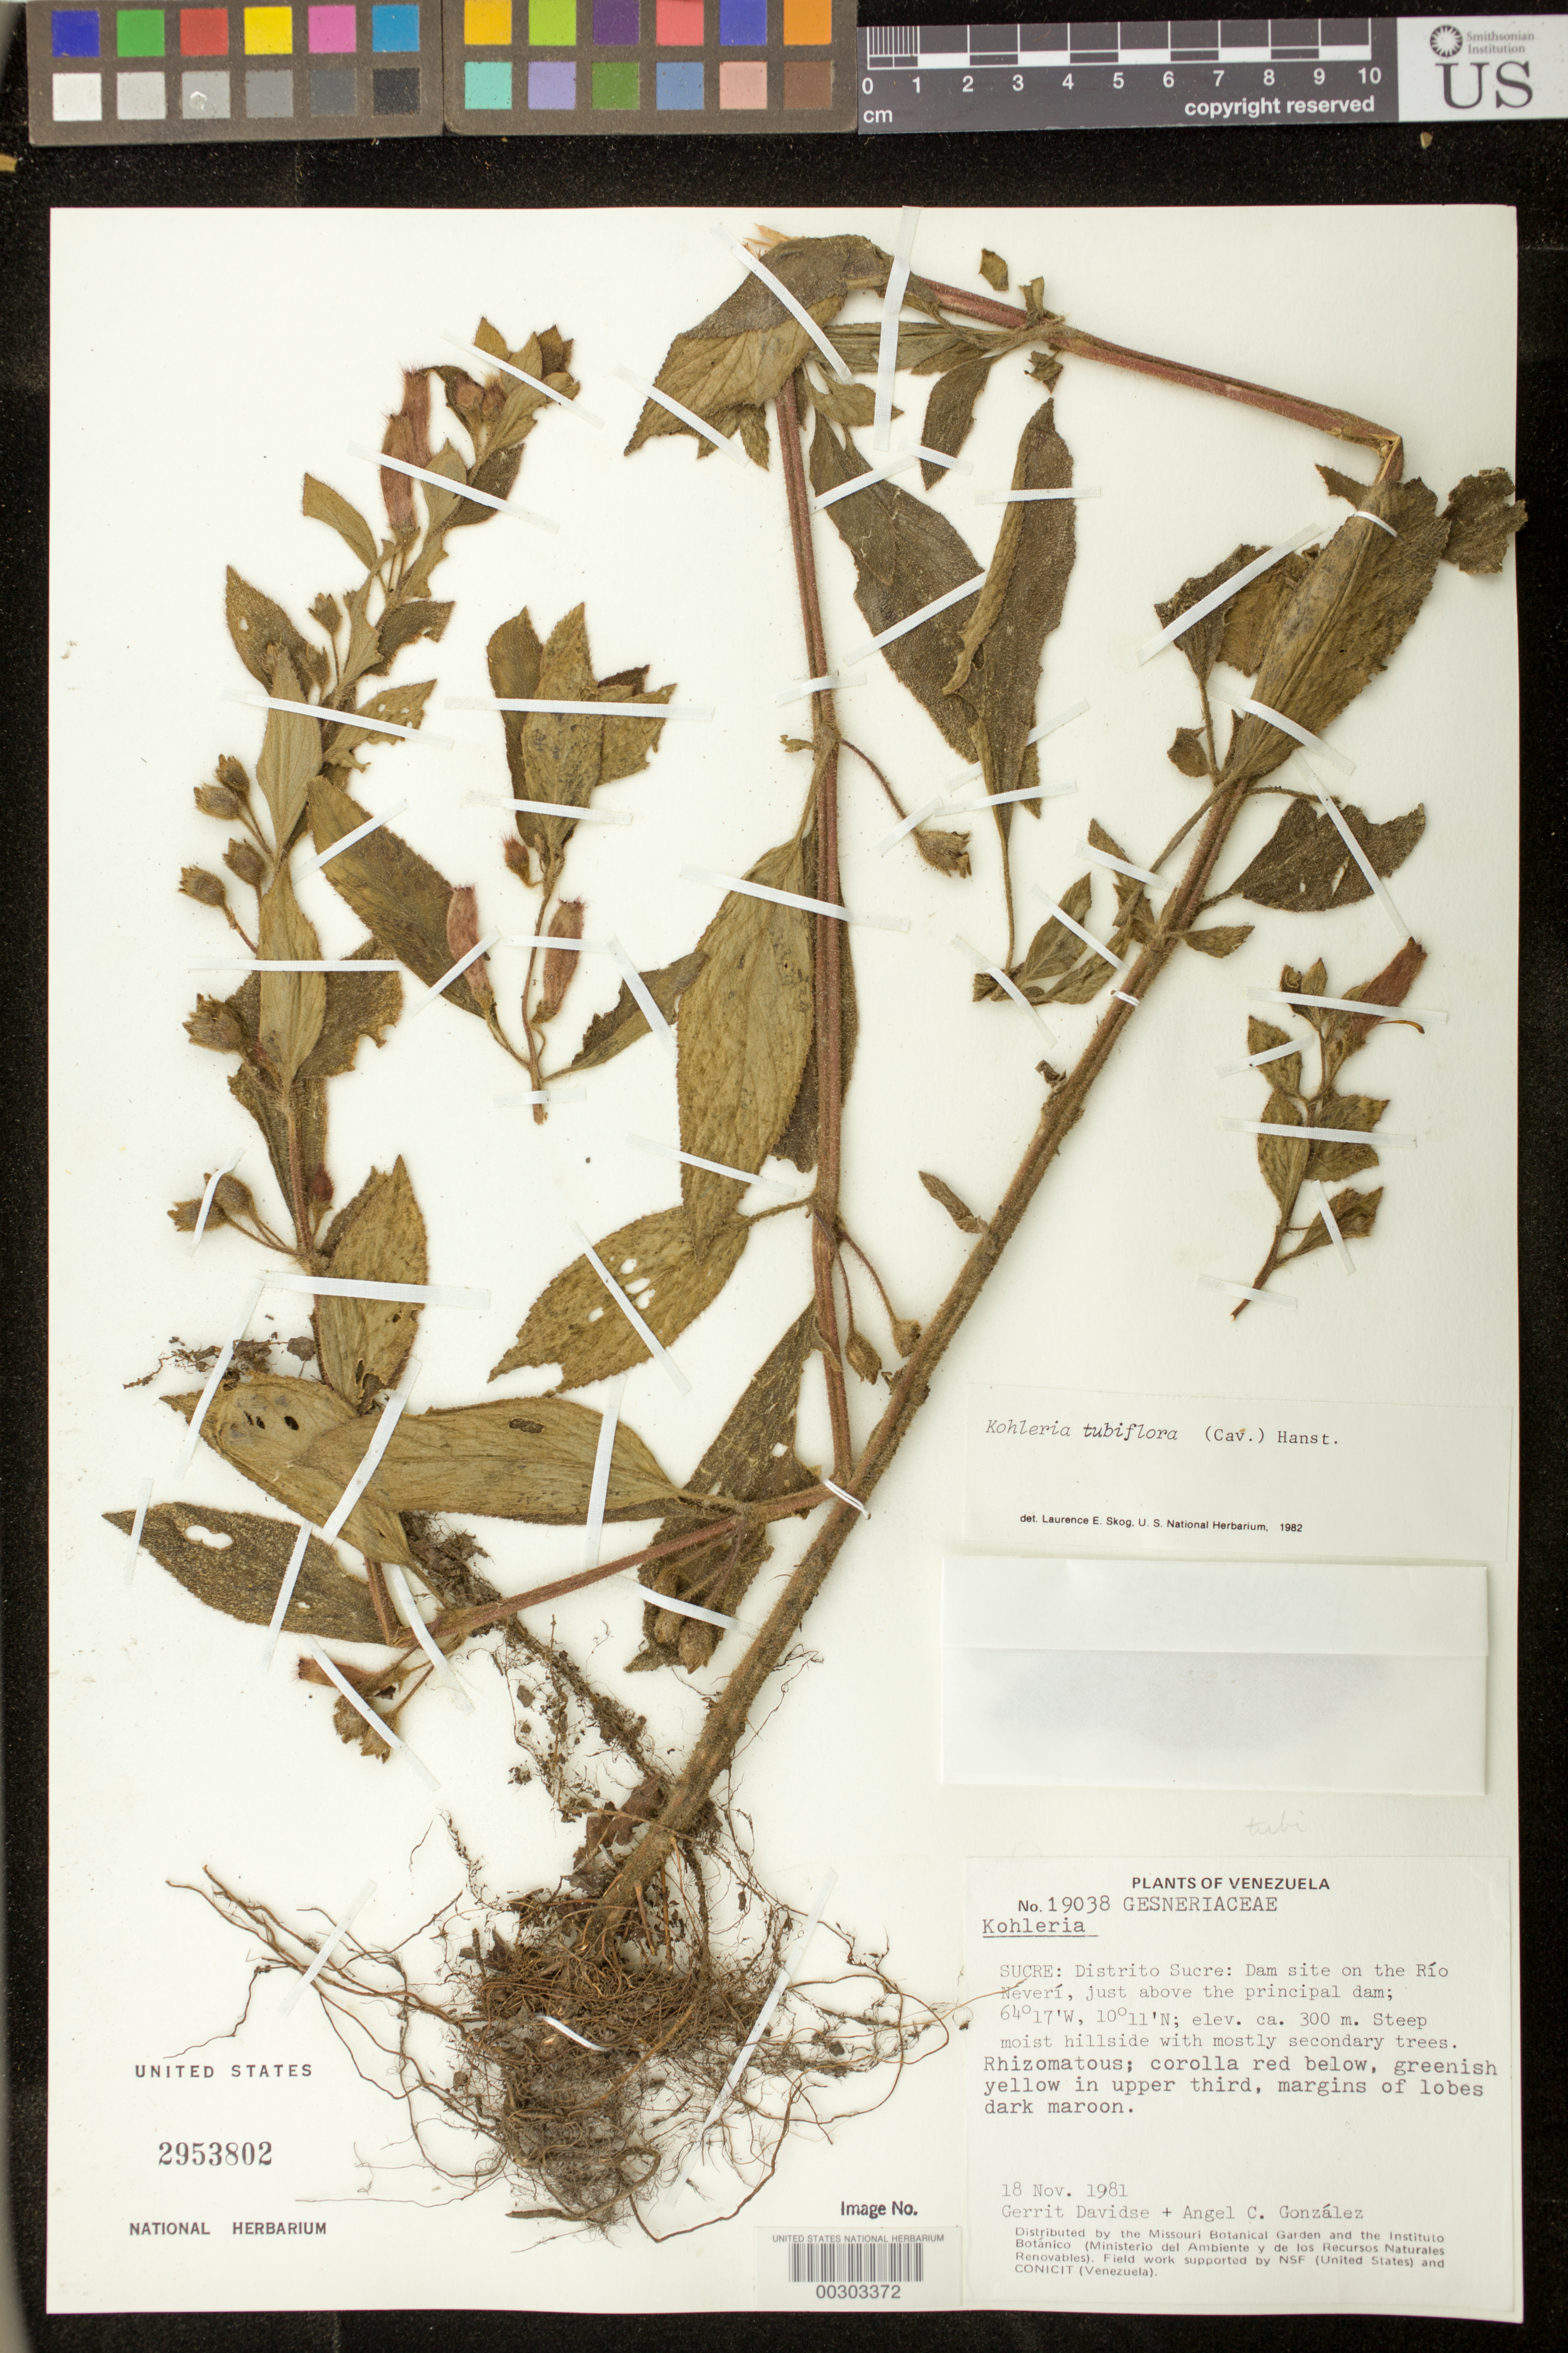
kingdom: Plantae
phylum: Tracheophyta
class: Magnoliopsida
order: Lamiales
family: Gesneriaceae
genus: Kohleria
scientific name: Kohleria tubiflora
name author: (Cav.) Hanst.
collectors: G. Davidse & A. C. González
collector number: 19038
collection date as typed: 18 Nov 1981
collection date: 1981-11-18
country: Venezuela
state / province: Sucre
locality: Dist. Sucre, dam site on the Rio Neveri, just above the principal dam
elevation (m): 300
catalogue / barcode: US 2953802